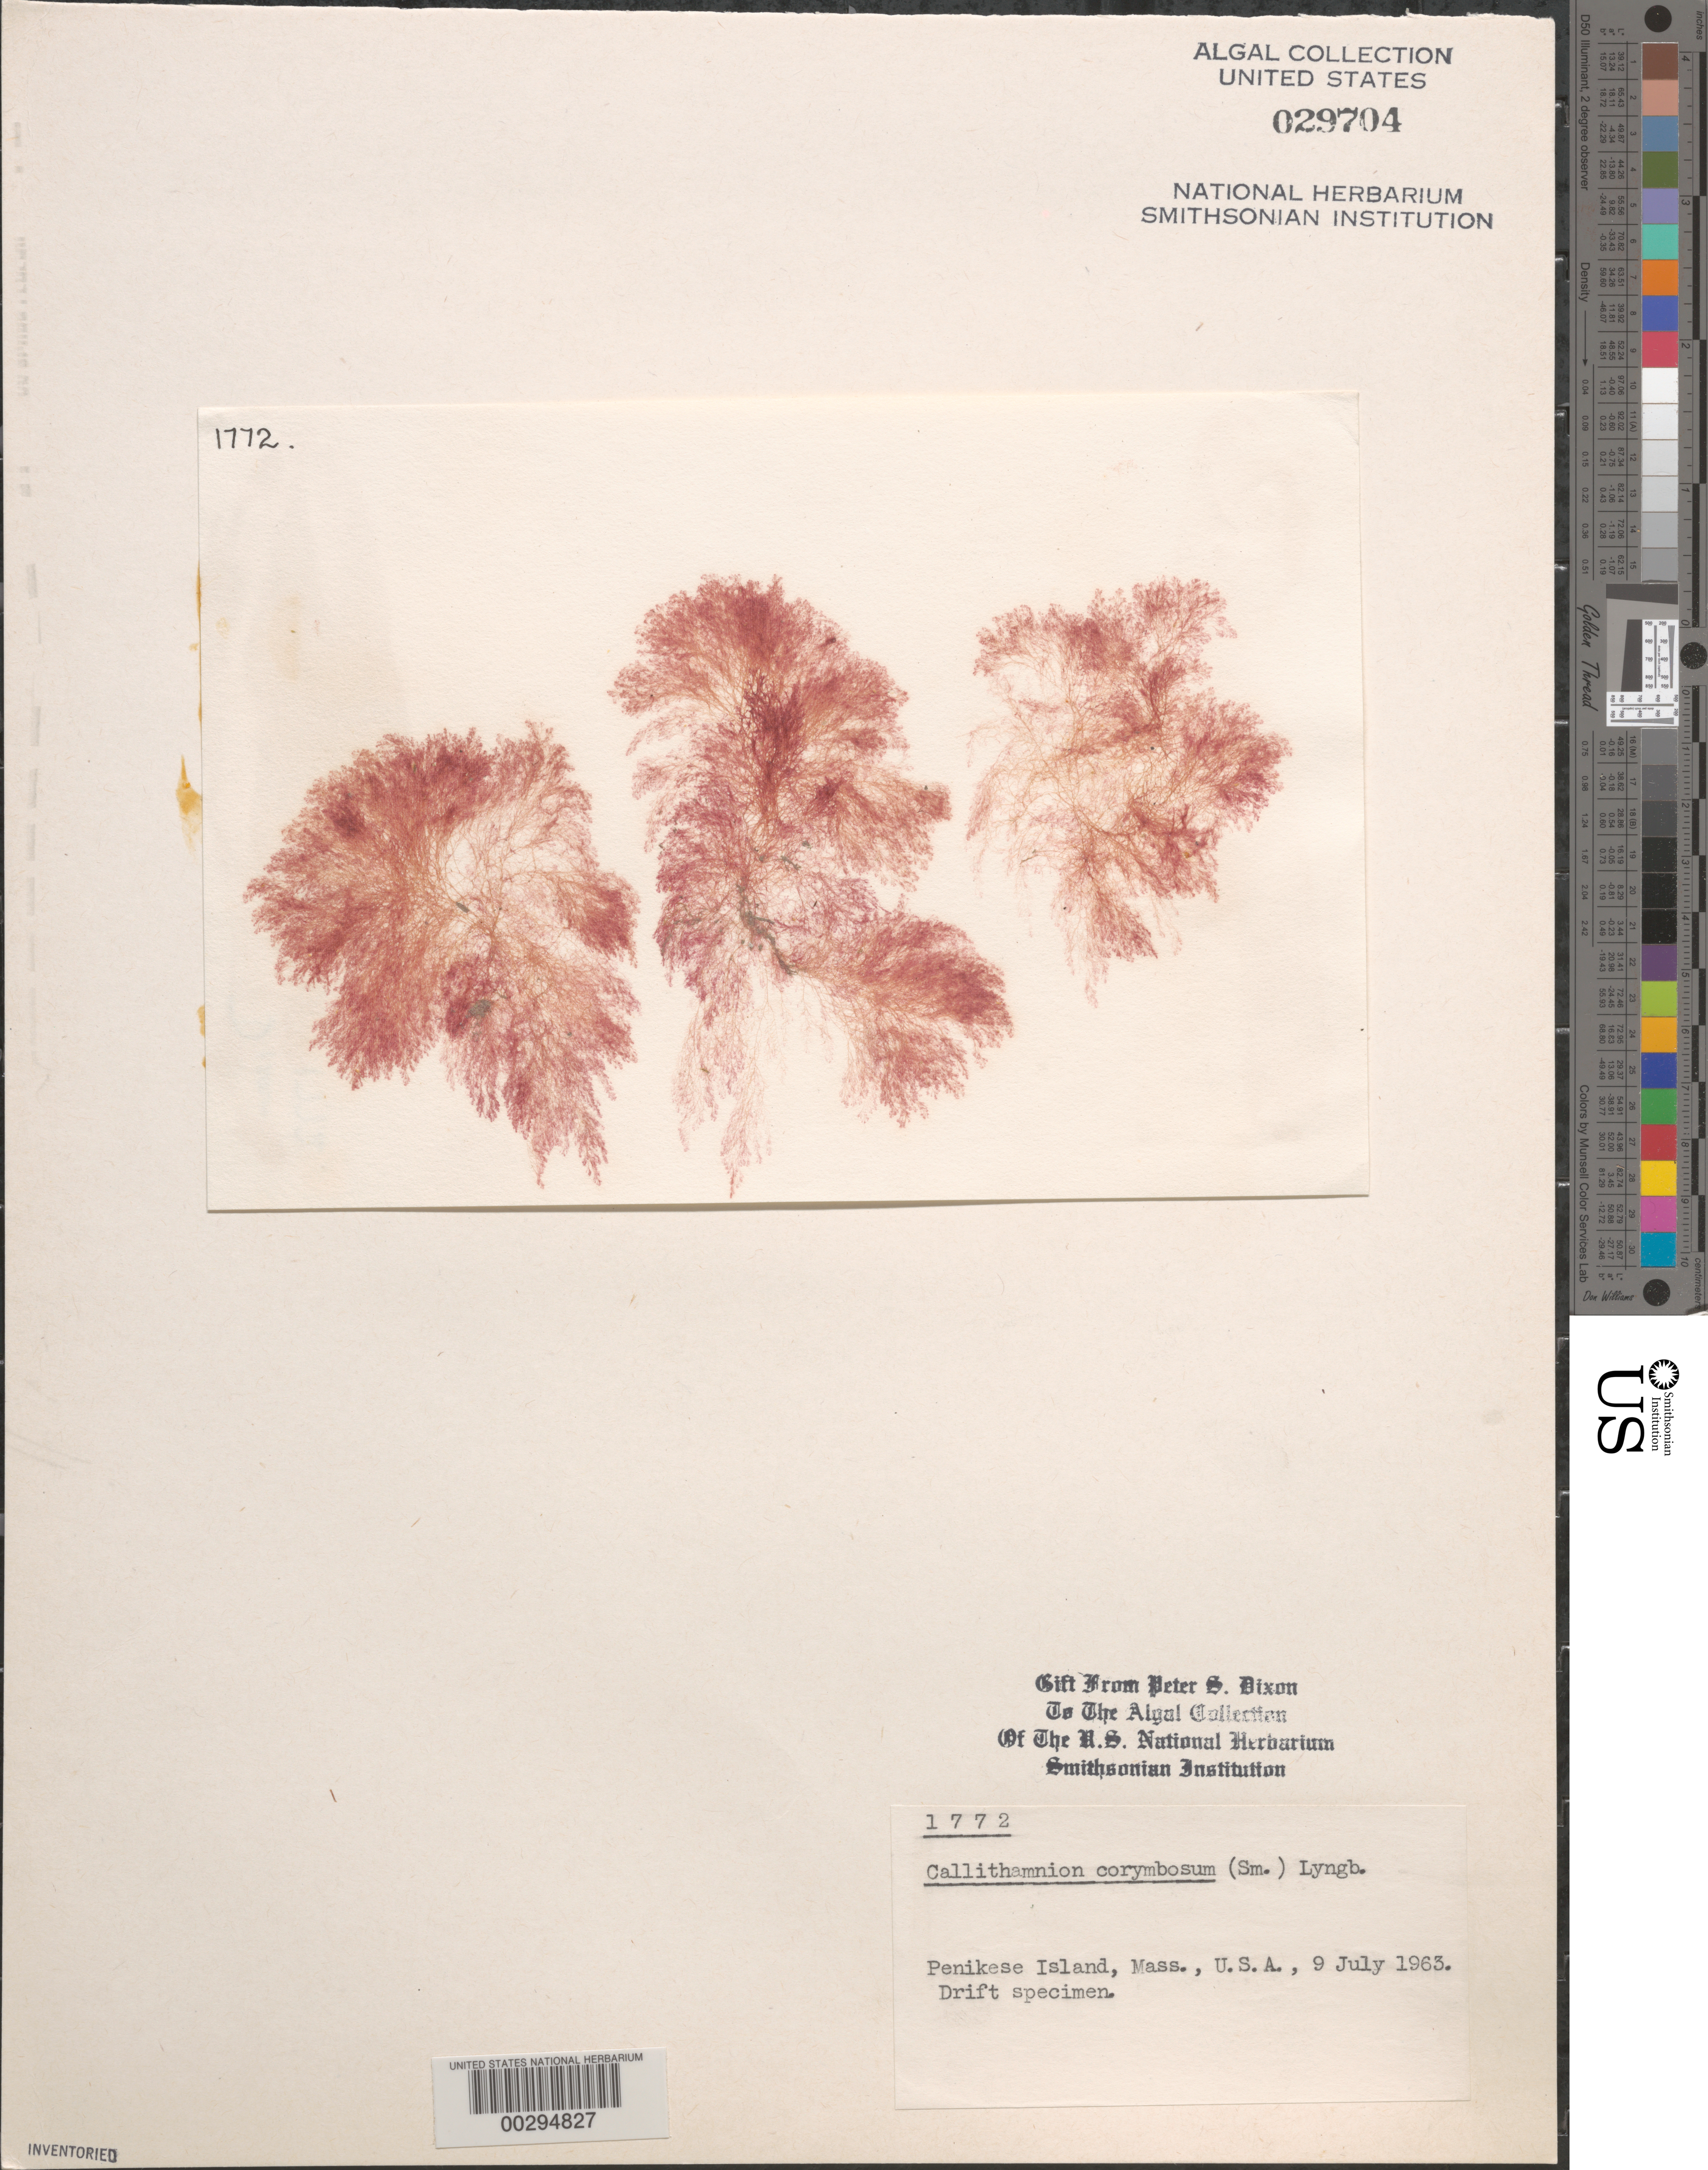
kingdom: Plantae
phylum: Rhodophyta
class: Florideophyceae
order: Ceramiales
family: Callithamniaceae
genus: Callithamnion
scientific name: Callithamnion corymbosum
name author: (Sm.) Lyngb.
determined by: Dixon, P. S.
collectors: P. S. Dixon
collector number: PSD 1772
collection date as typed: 09 Jul 1963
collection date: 1963-07-09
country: United States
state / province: Massachusetts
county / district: Dukes County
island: Penikese Island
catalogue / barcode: US 29704